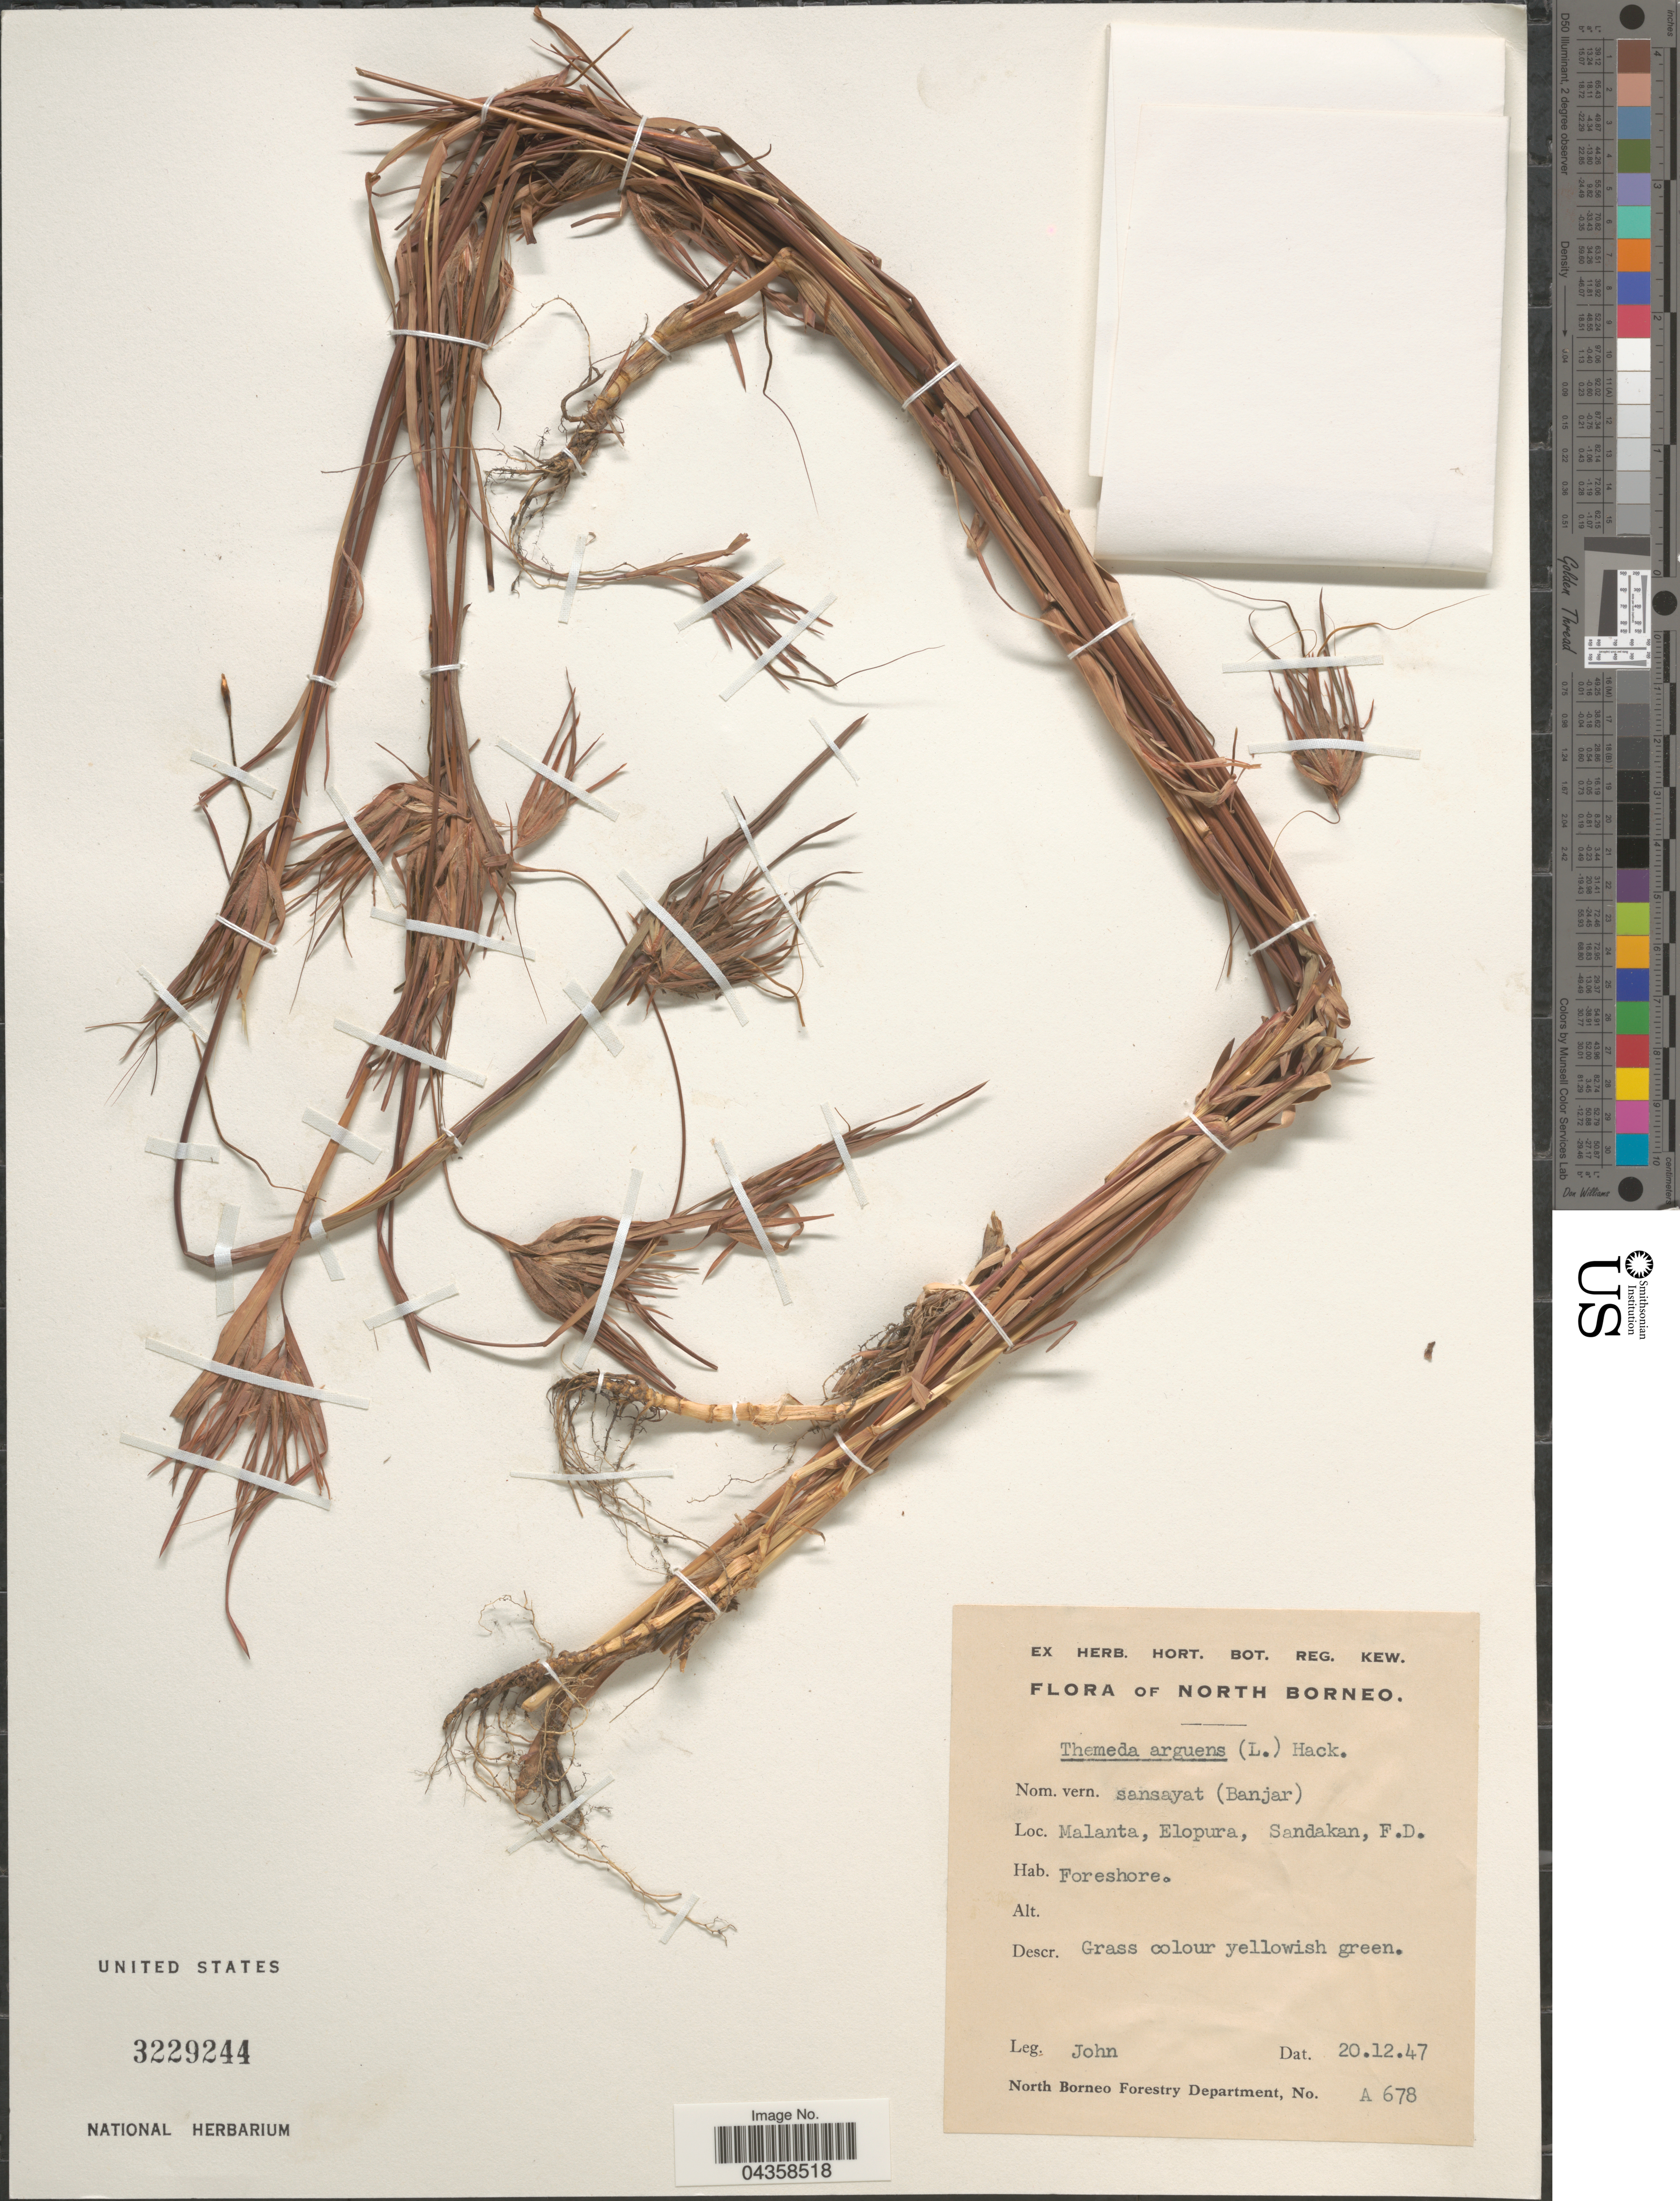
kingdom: Plantae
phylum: Tracheophyta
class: Liliopsida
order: Poales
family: Poaceae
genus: Themeda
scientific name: Themeda arguens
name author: (L.) Hack.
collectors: -. John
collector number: A 678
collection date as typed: Transcribed d/m/y: 20/12/47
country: Malaysia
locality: North Borneo. Malanta, Elopura, Sandakan, F.D.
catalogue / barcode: US 3229244